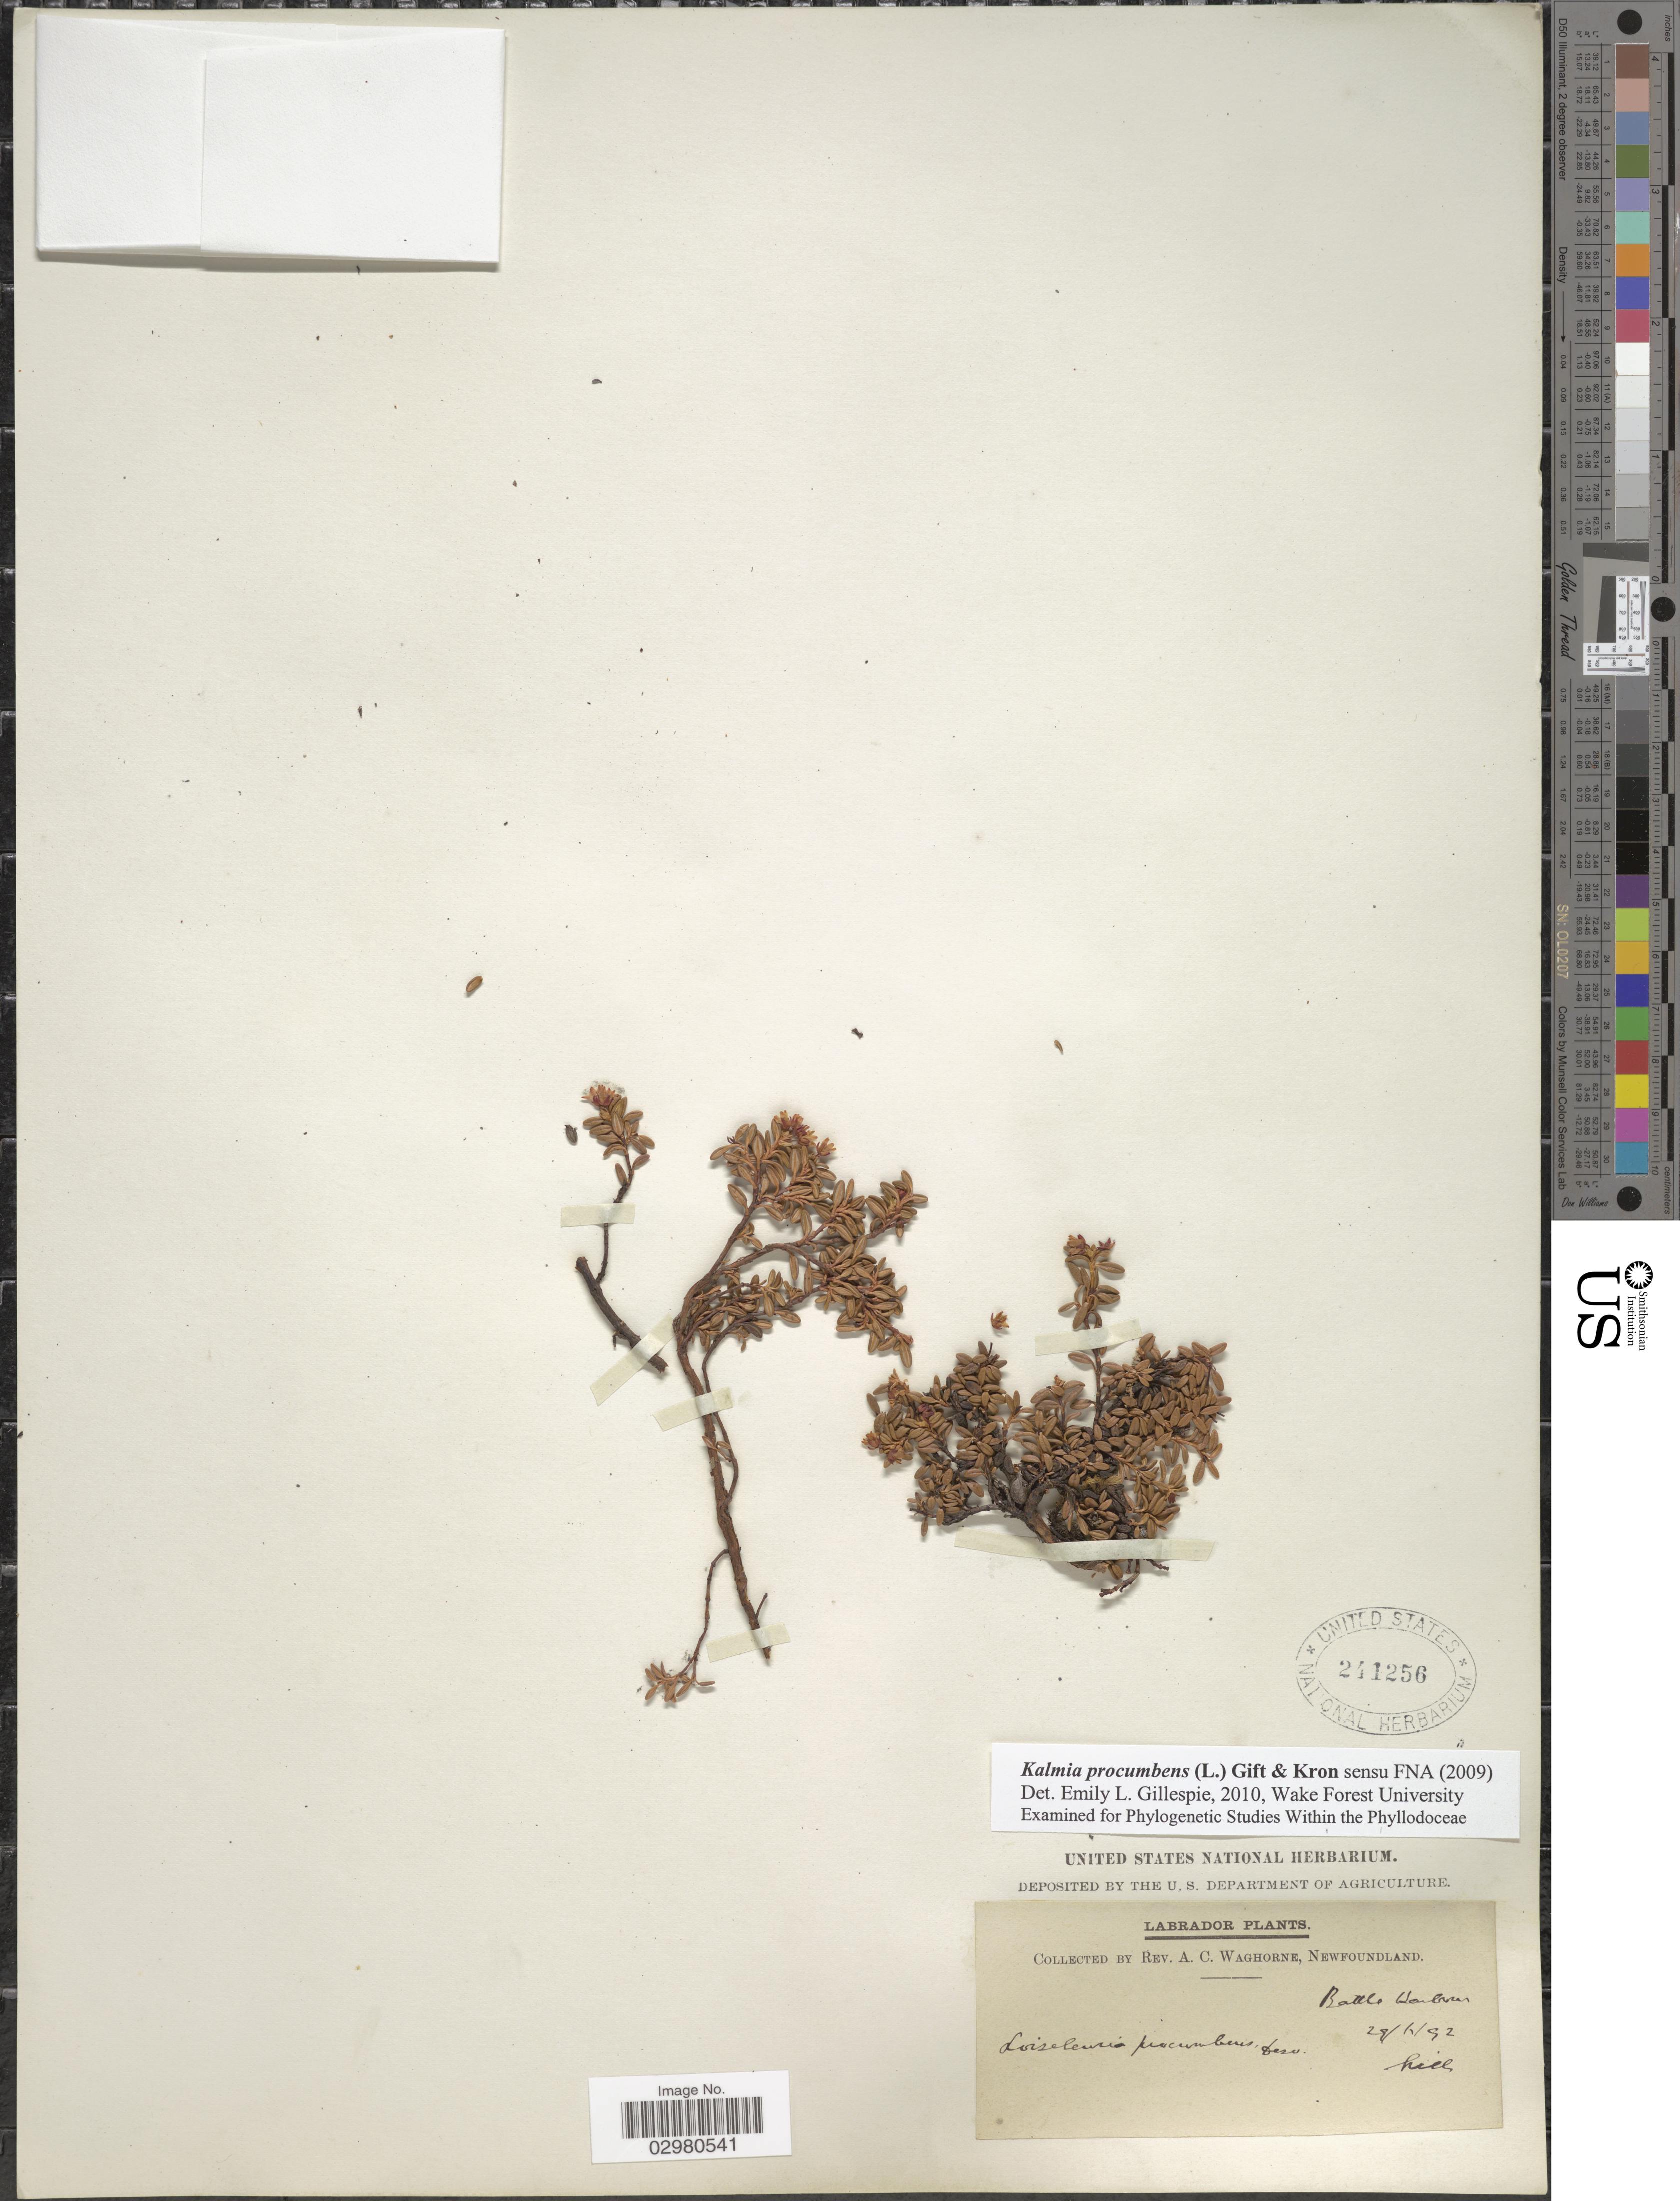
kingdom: Plantae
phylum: Tracheophyta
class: Magnoliopsida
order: Ericales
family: Ericaceae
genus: Loiseleuria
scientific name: Loiseleuria procumbens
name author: (L.) Desv.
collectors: A. Waghorne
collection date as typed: Transcribed d/m/y: 29/1/92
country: Canada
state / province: Newfoundland and Labrador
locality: Labrador. Battle Harbour.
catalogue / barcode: US 241256